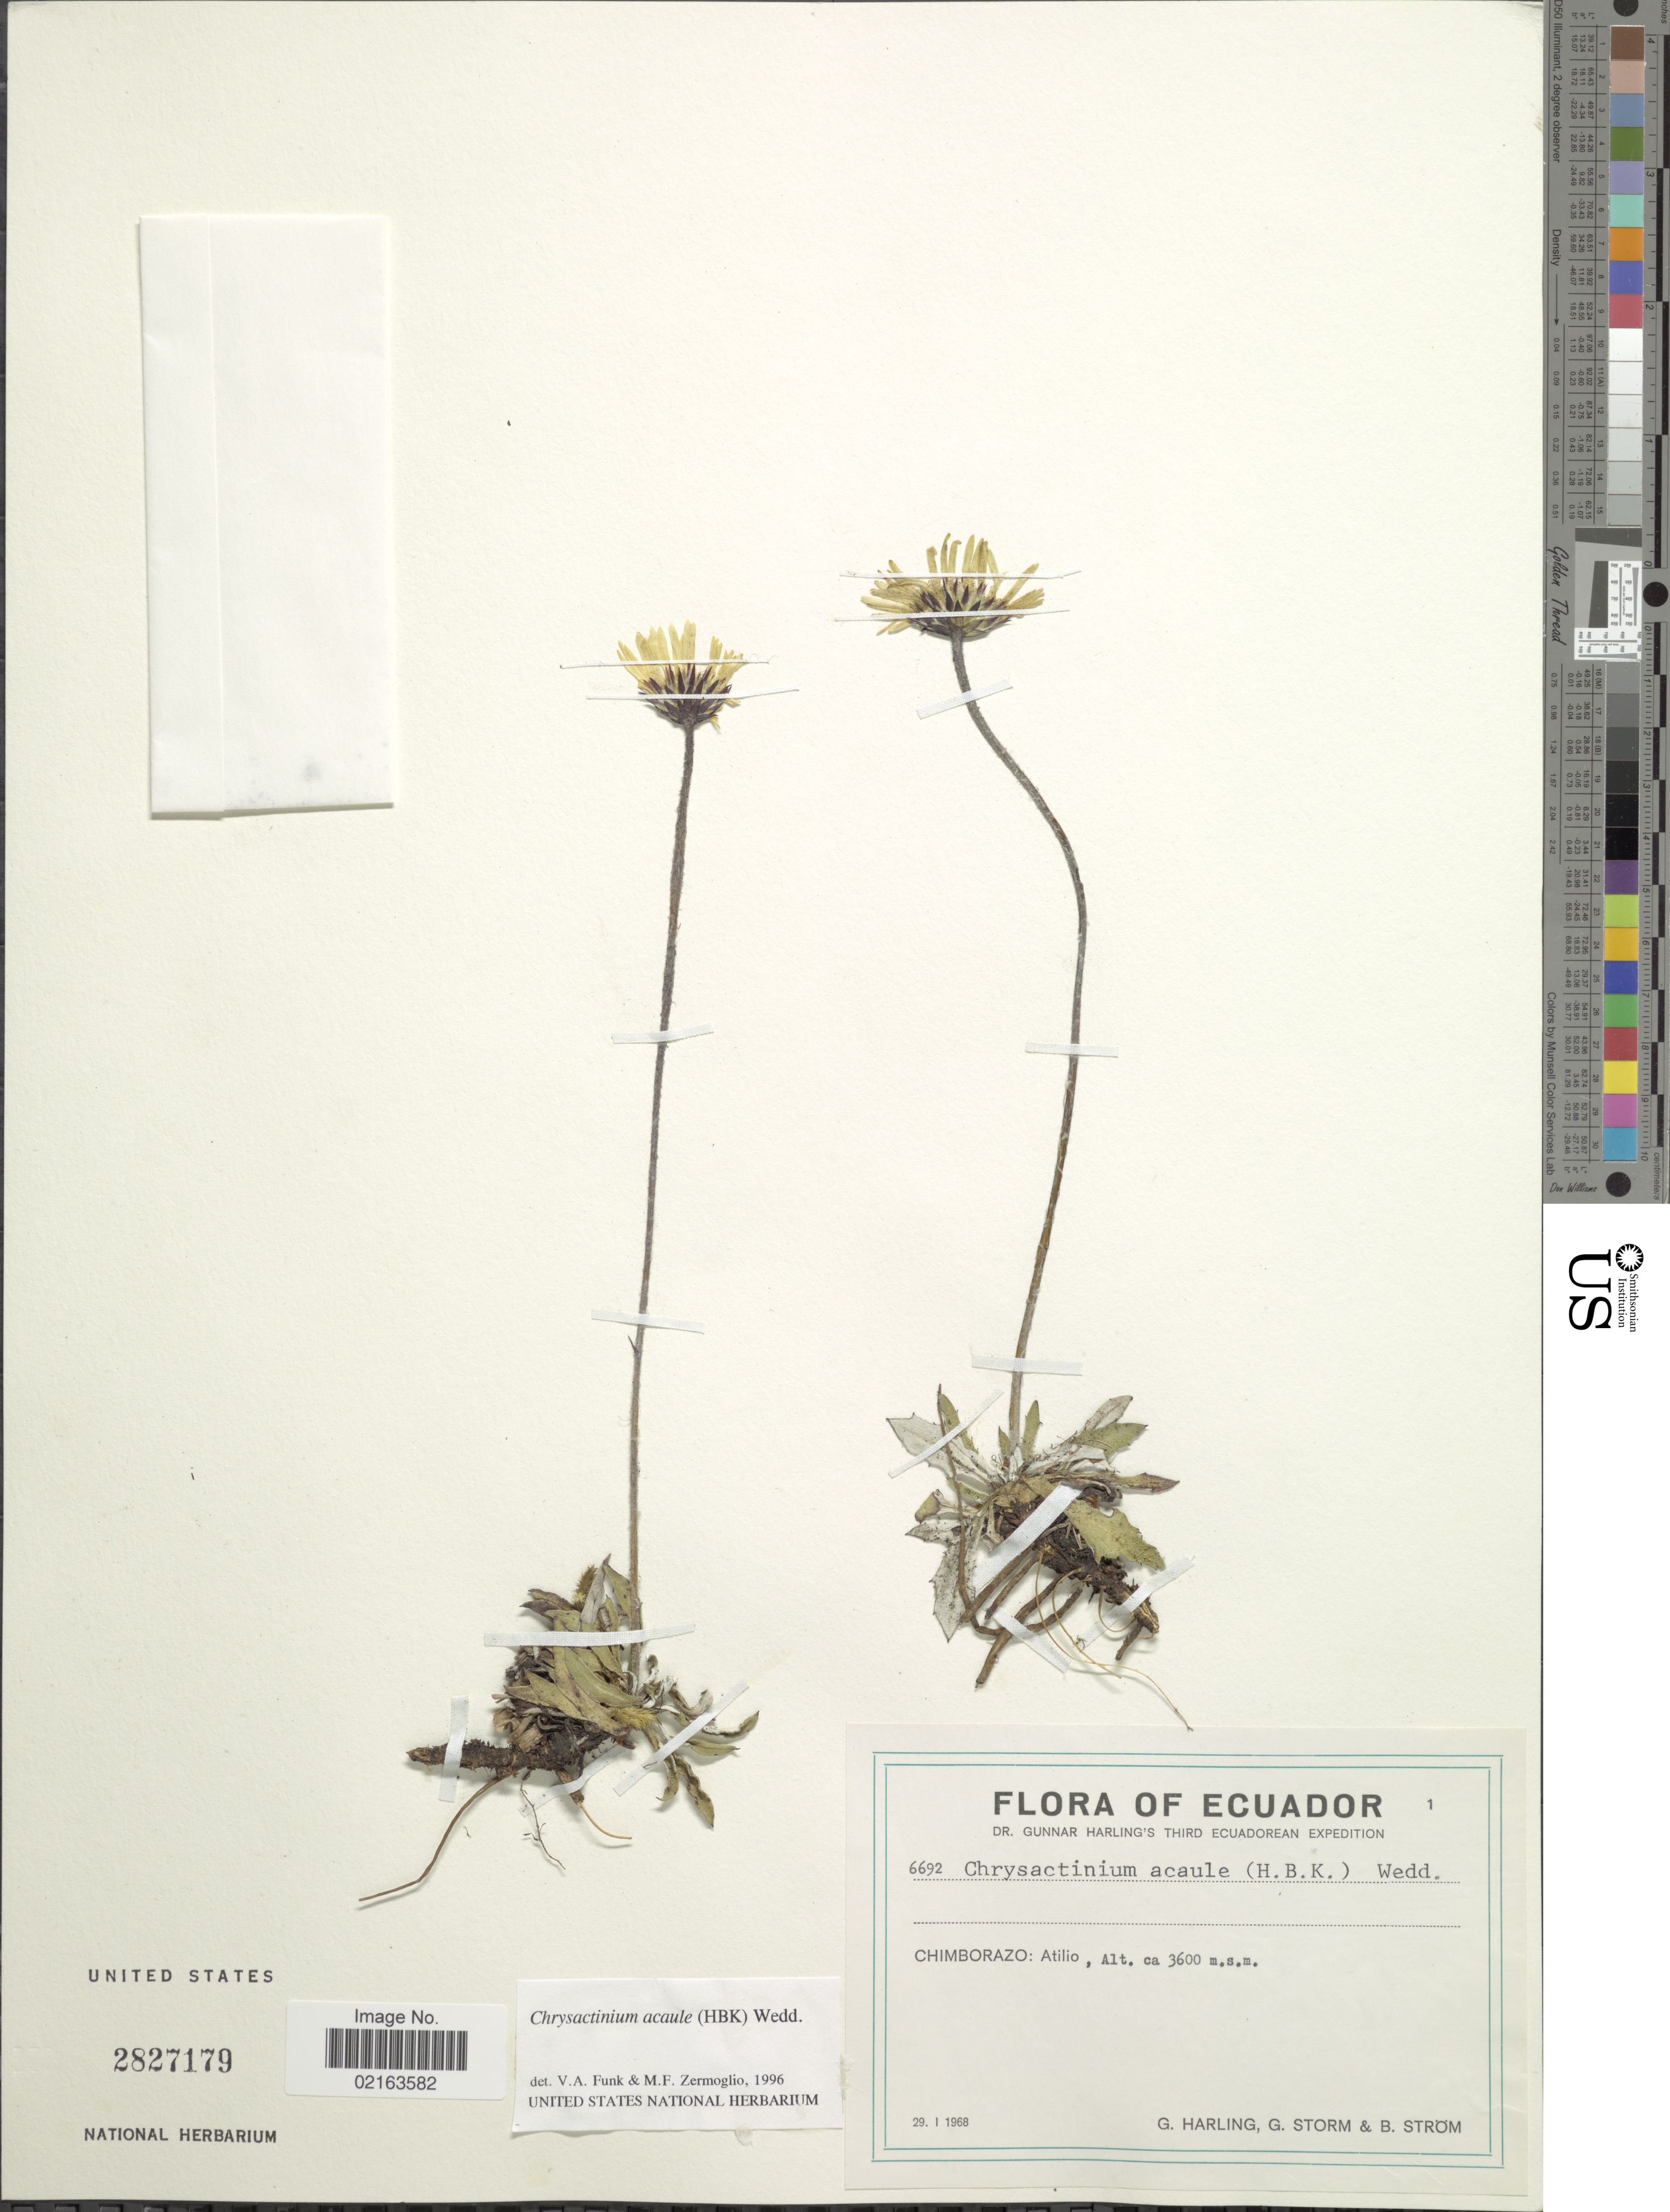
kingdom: Plantae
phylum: Tracheophyta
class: Magnoliopsida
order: Asterales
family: Asteraceae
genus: Chrysactinium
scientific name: Chrysactinium acaule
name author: (Kunth) Wedd.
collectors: G. Harling, G. Storm & B. Ström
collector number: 6692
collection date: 1968-01-29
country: Ecuador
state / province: Chimborazo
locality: Chimborazo: Atilio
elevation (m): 3600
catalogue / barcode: US 2827179